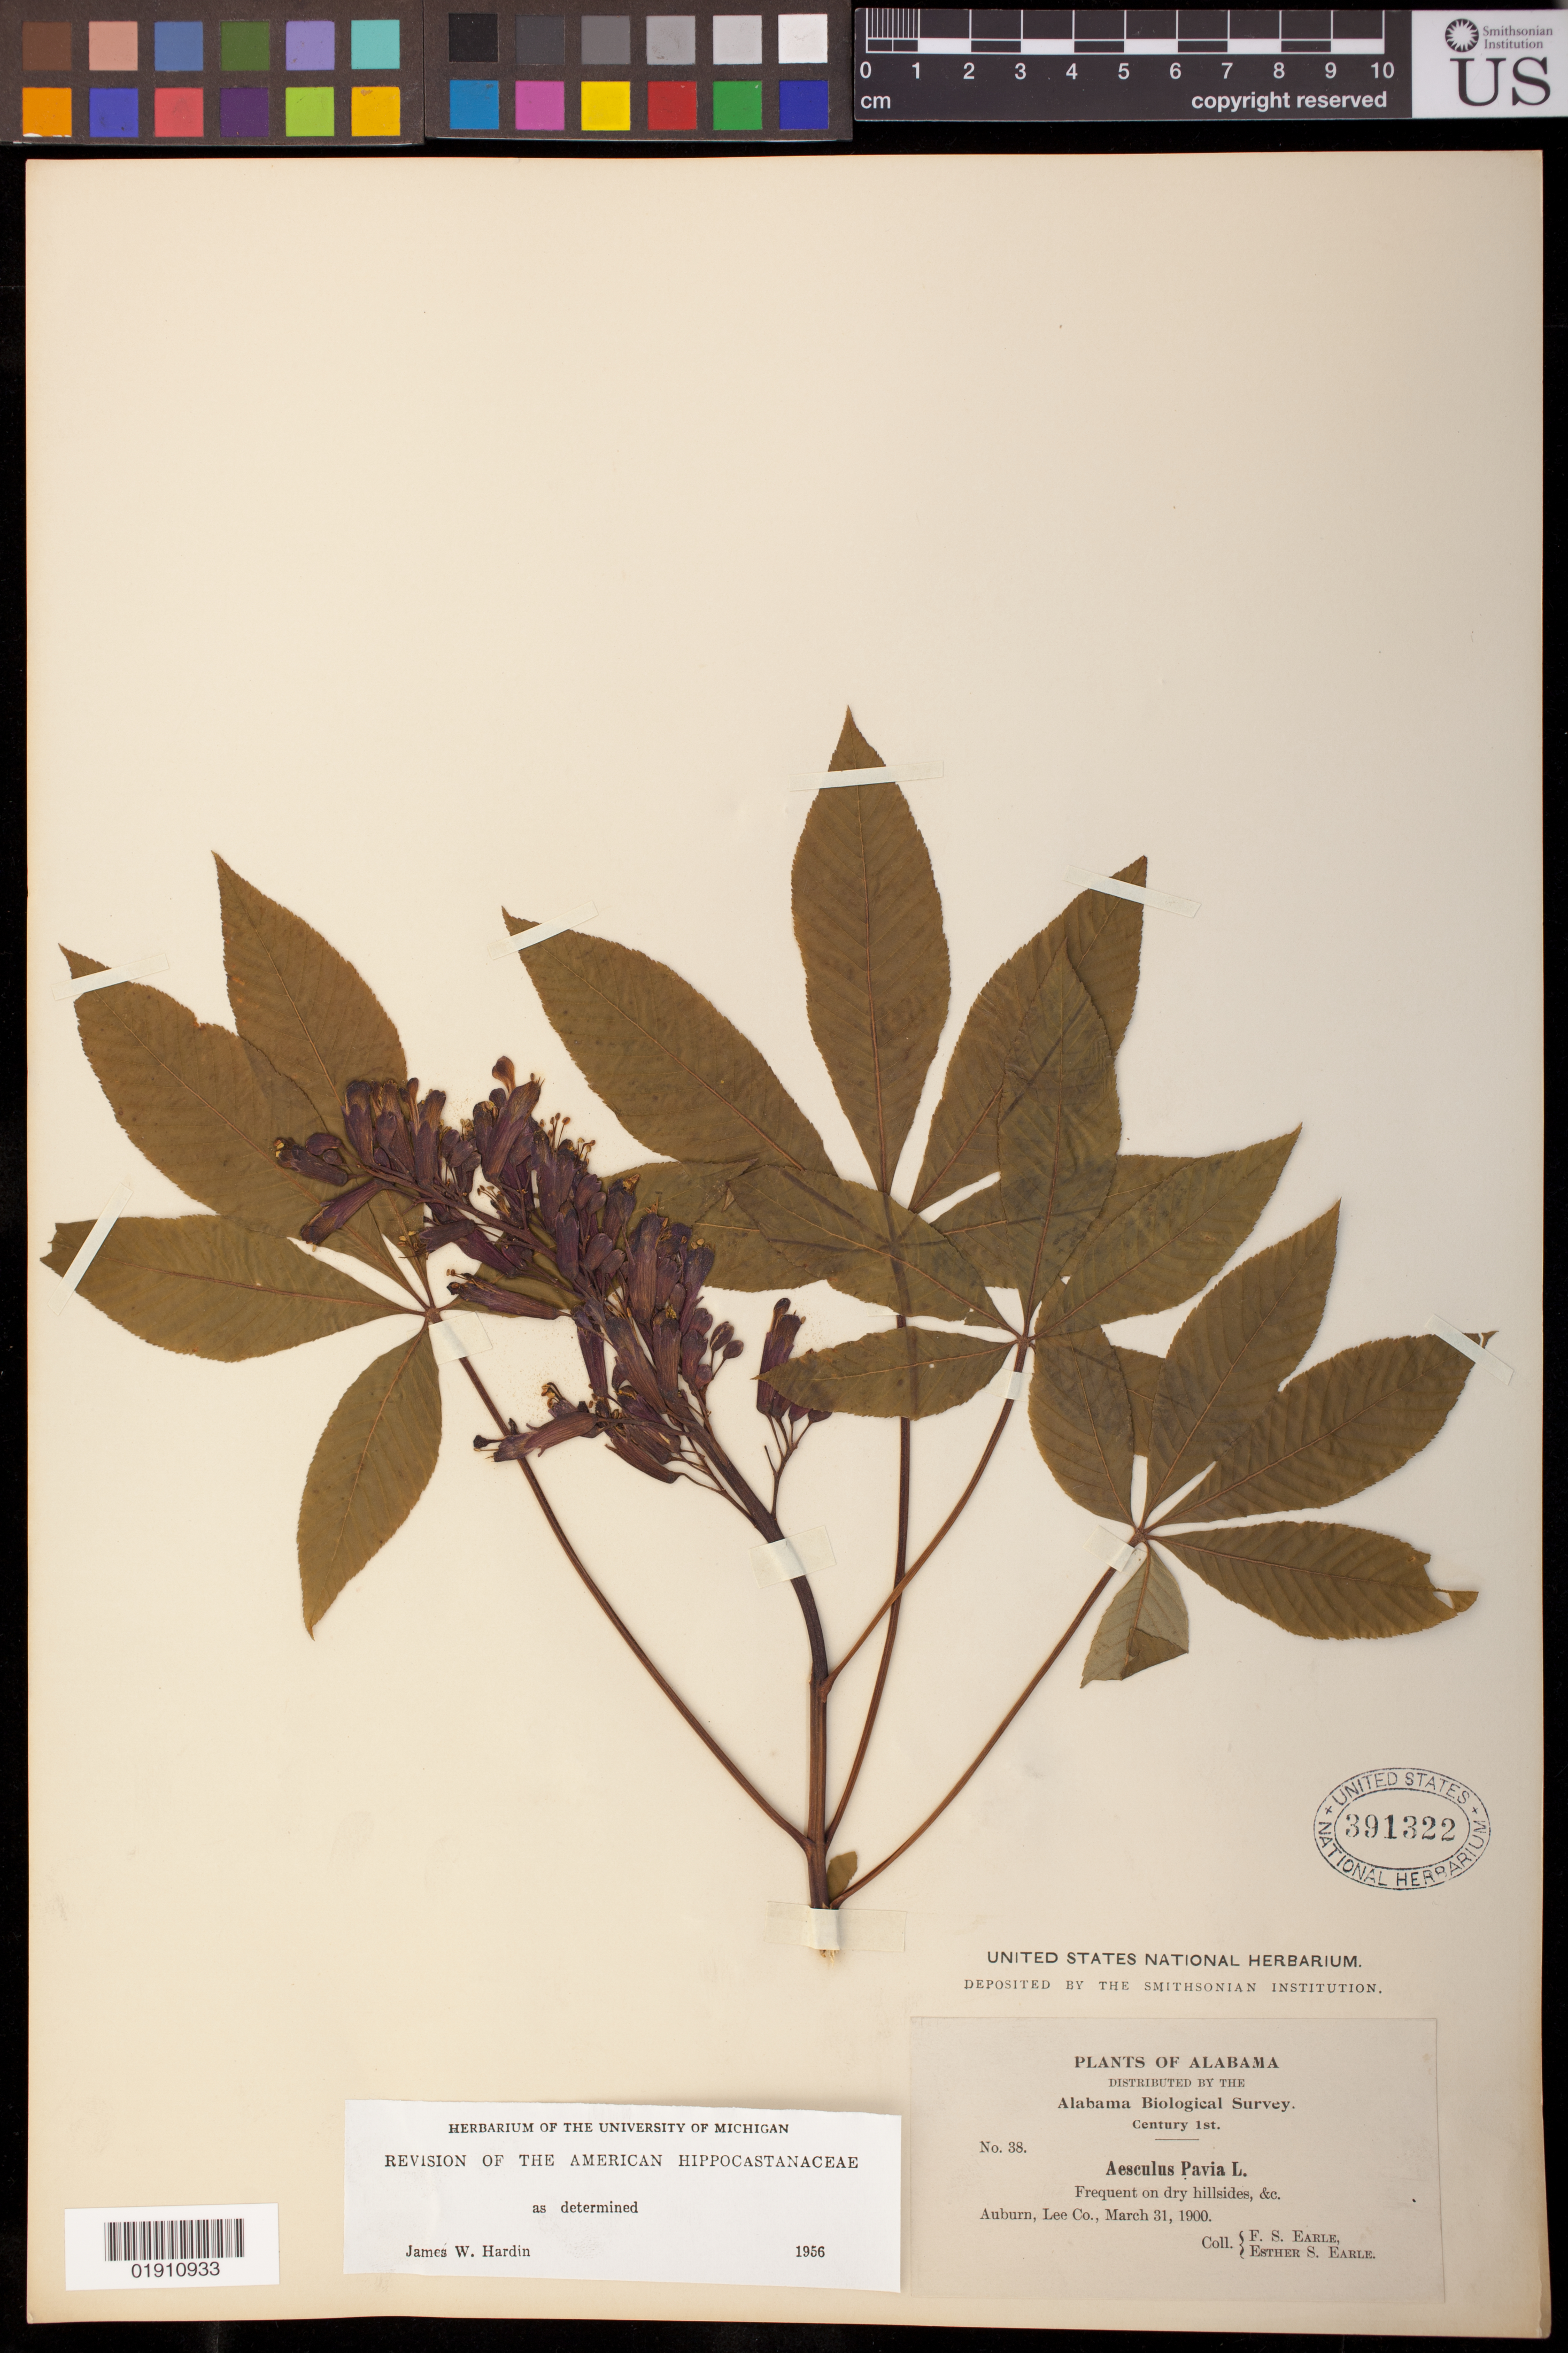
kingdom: Plantae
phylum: Tracheophyta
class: Magnoliopsida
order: Sapindales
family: Sapindaceae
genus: Aesculus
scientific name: Aesculus pavia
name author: L.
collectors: F. S. Earle & E. S. Earle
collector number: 38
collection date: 1900-03-31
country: United States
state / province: Alabama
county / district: Lee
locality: Auburn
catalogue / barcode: US 391322